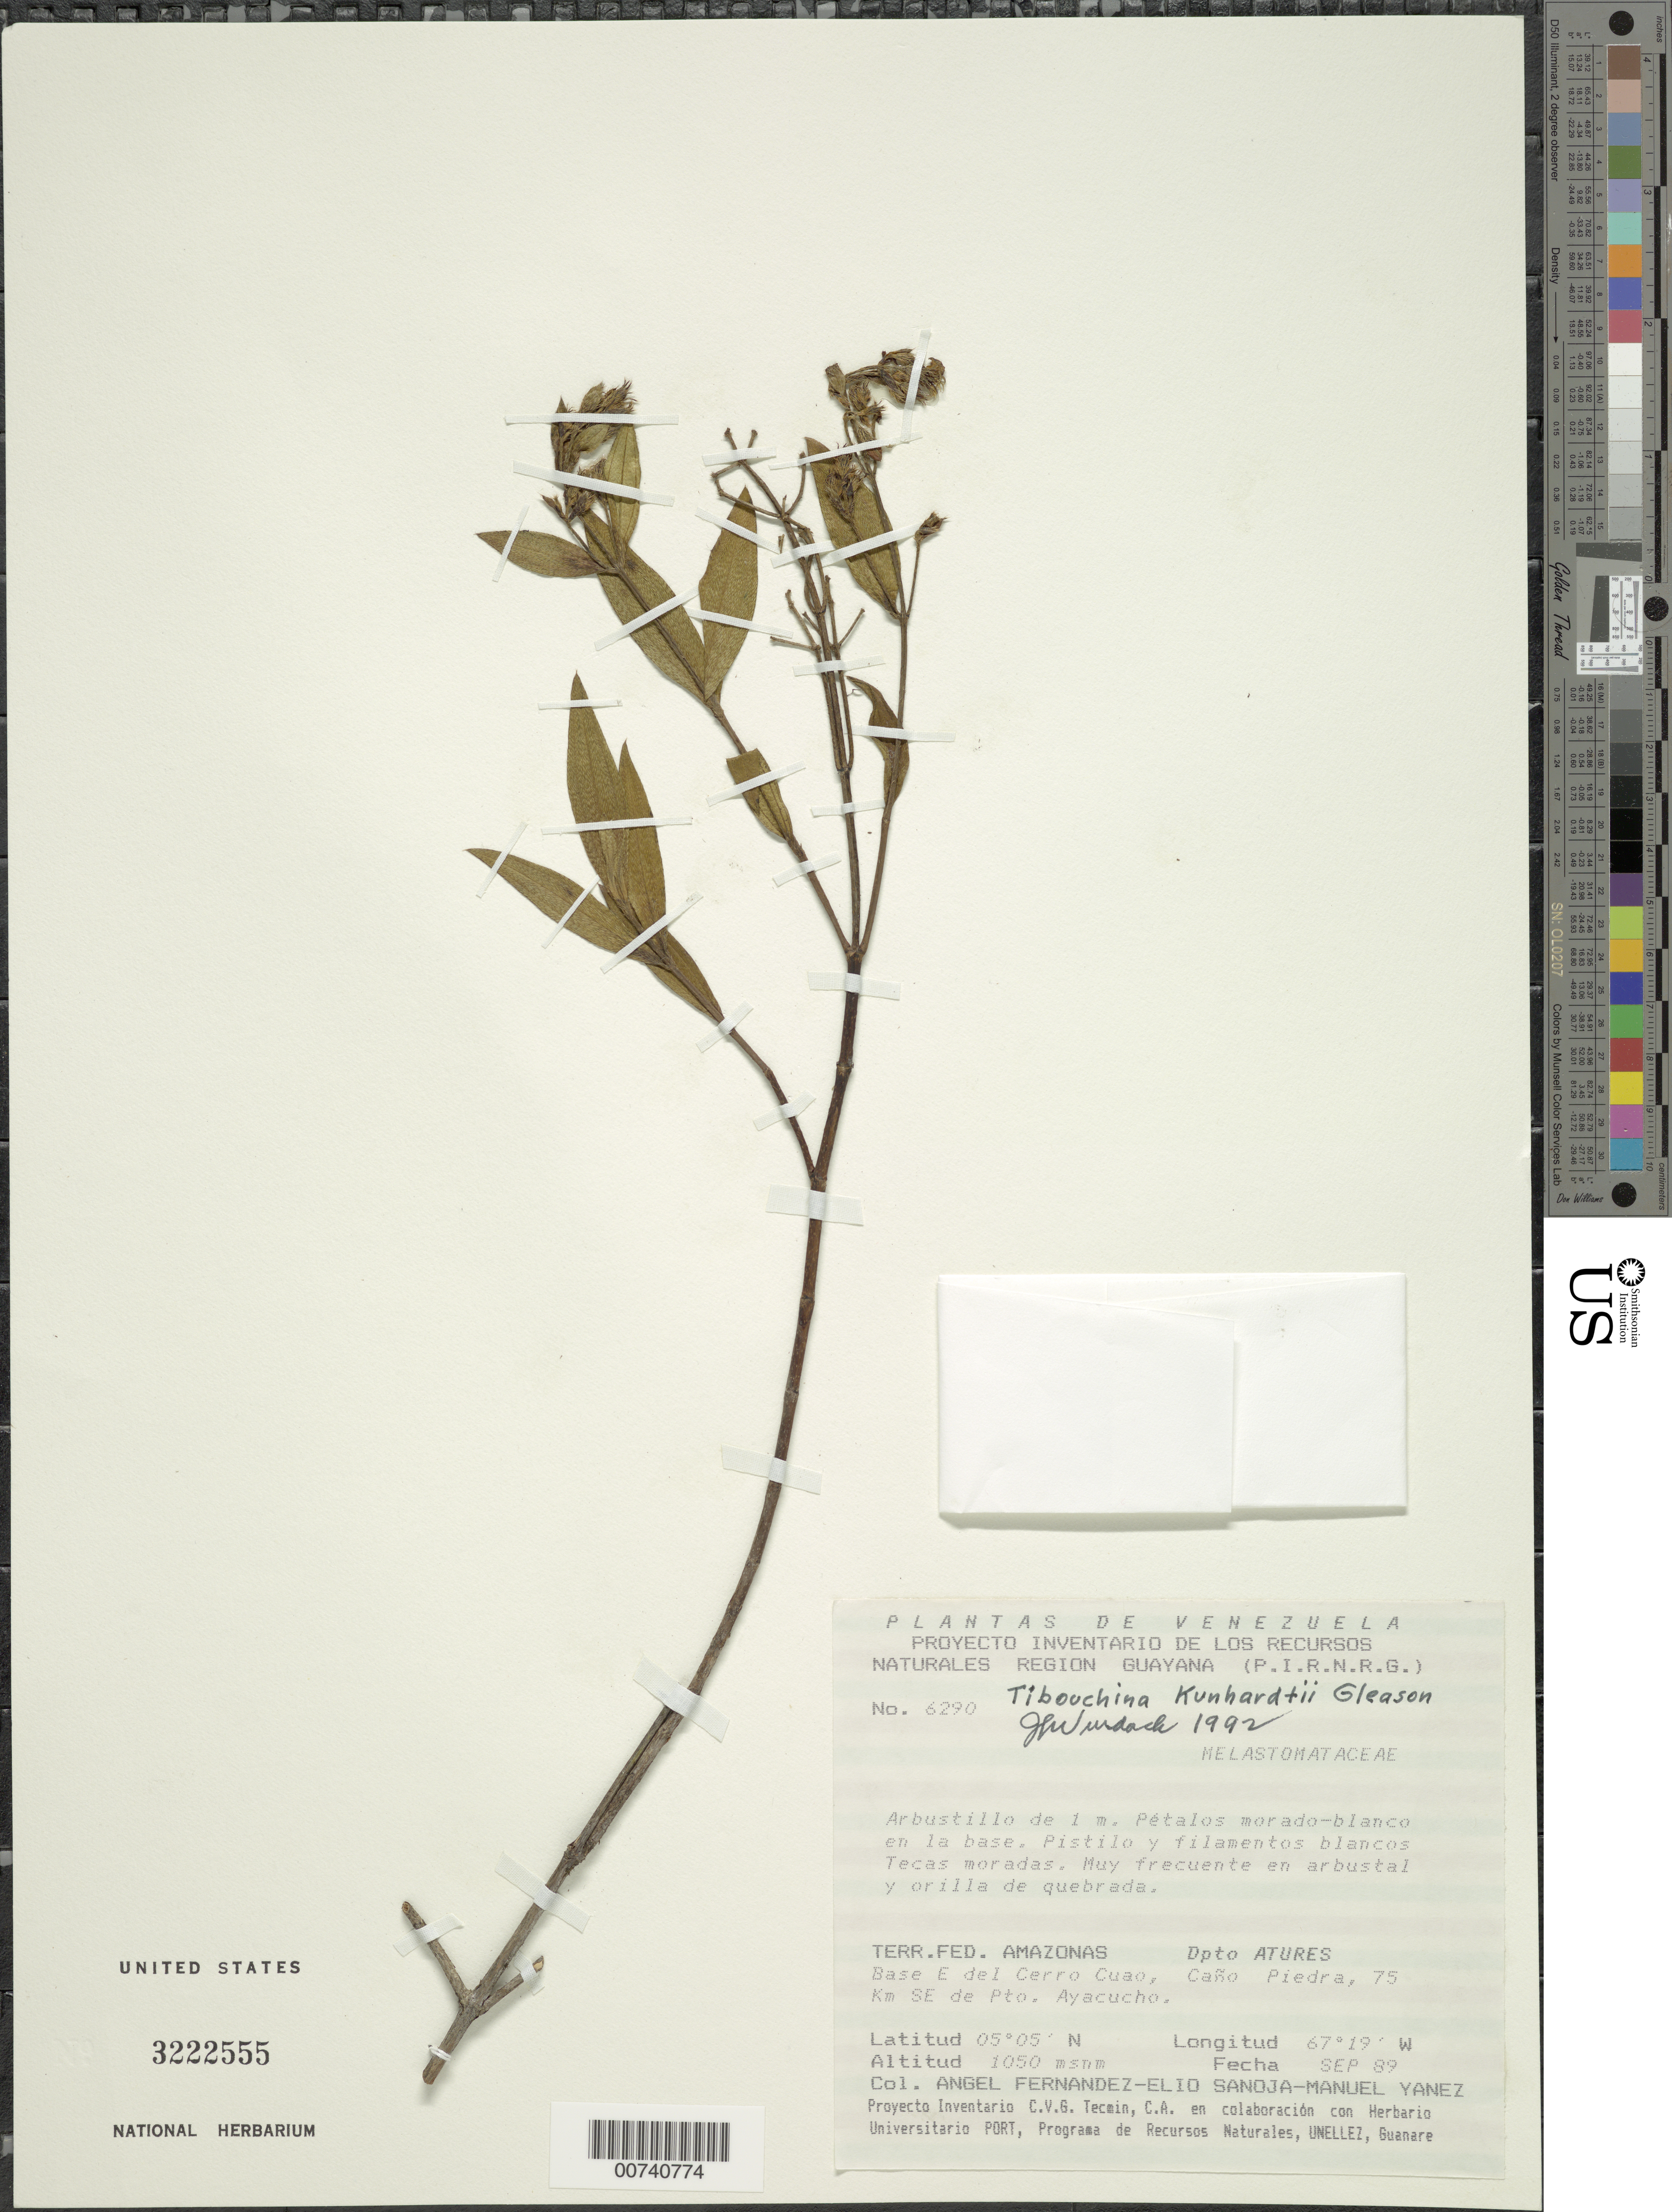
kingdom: Plantae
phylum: Tracheophyta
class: Magnoliopsida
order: Myrtales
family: Melastomataceae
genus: Chaetogastra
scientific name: Chaetogastra kunhardtii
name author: (Gleason) P.J.F. Guim. & Michelang.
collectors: A. Fernández, E. Sanoja & M. Yanez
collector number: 6290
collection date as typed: Sep-89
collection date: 1989-09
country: Venezuela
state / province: Amazonas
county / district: Atures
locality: Caño Piedra, base E del Cerro Cuao, 75 m SE de Puerto Ayacucho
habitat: Arbustal y orilla de quebrada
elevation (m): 1050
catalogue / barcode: US 3222555